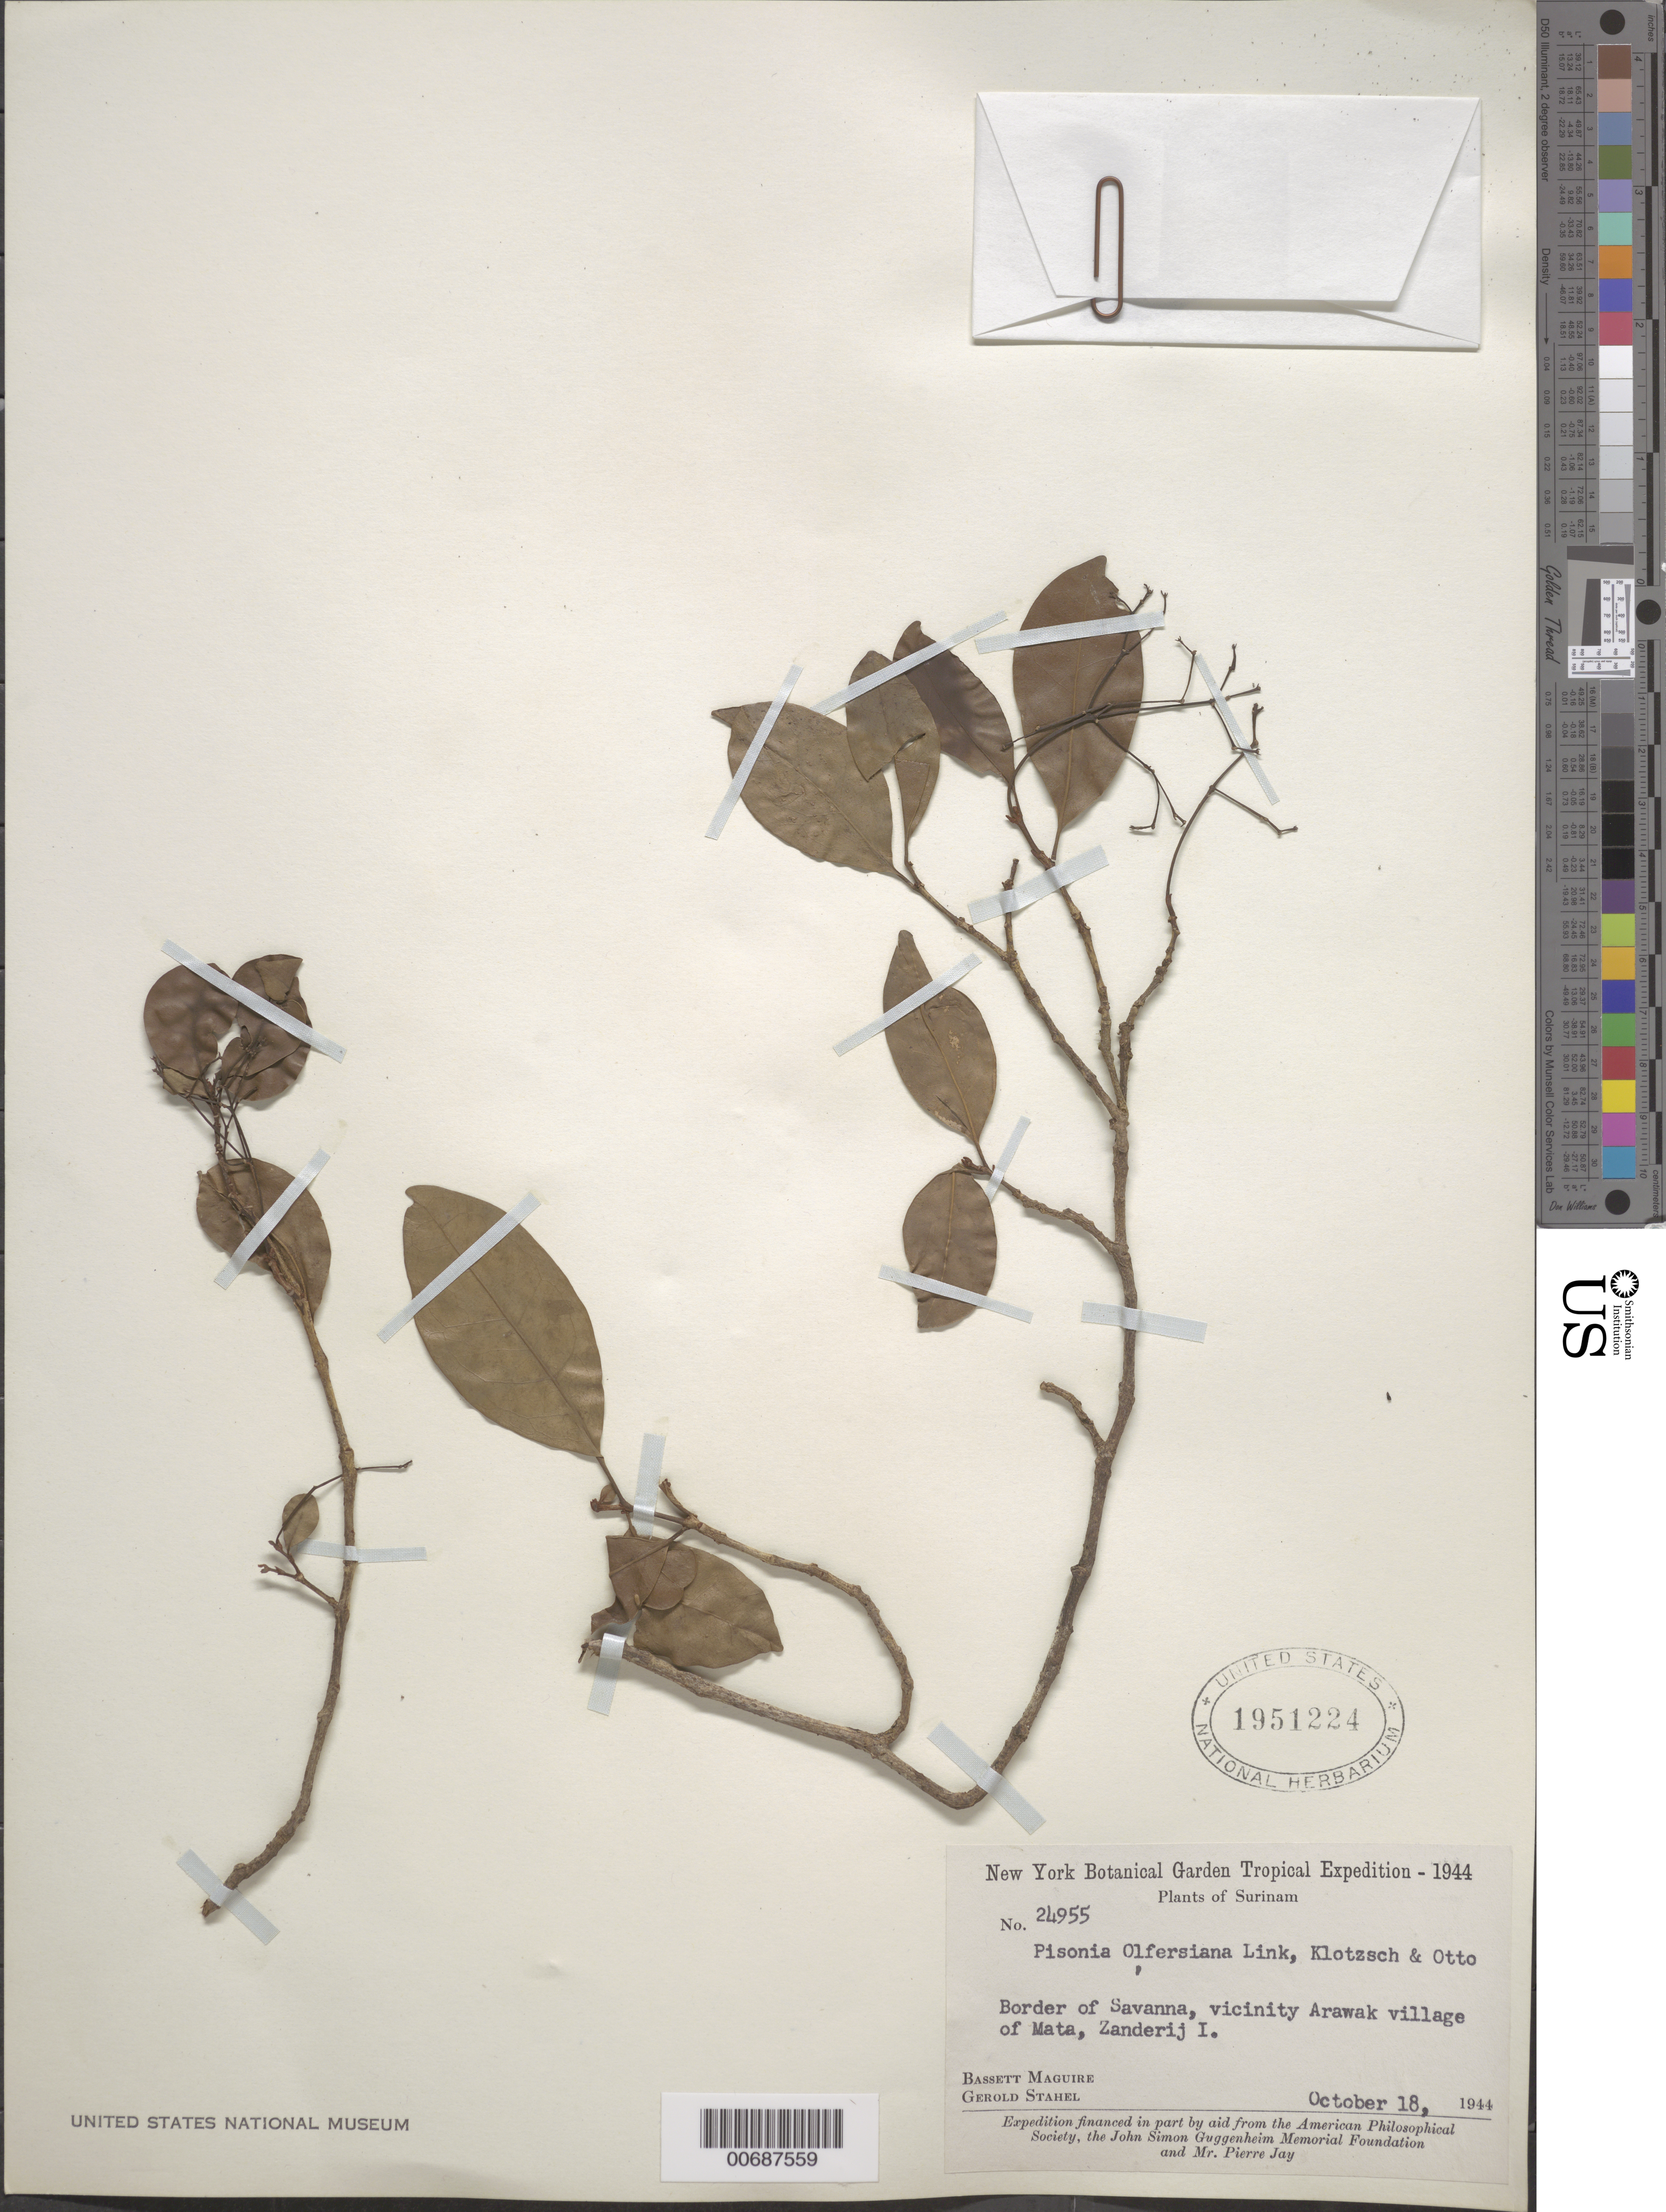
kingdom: Plantae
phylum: Tracheophyta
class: Magnoliopsida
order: Caryophyllales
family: Nyctaginaceae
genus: Guapira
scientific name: Guapira eggersiana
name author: (Heimerl) Lundell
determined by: Strong, Mark T., (BOT), Smithsonian Institution - National Museum of Natural History (UNITED STATES)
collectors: B. Maguire & G. Stahel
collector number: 24953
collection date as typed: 18-Oct-44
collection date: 1944-10-18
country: Suriname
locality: Zanderij I., Mata vic., Arawak village of Mata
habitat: Border of savanna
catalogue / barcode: US 1951224